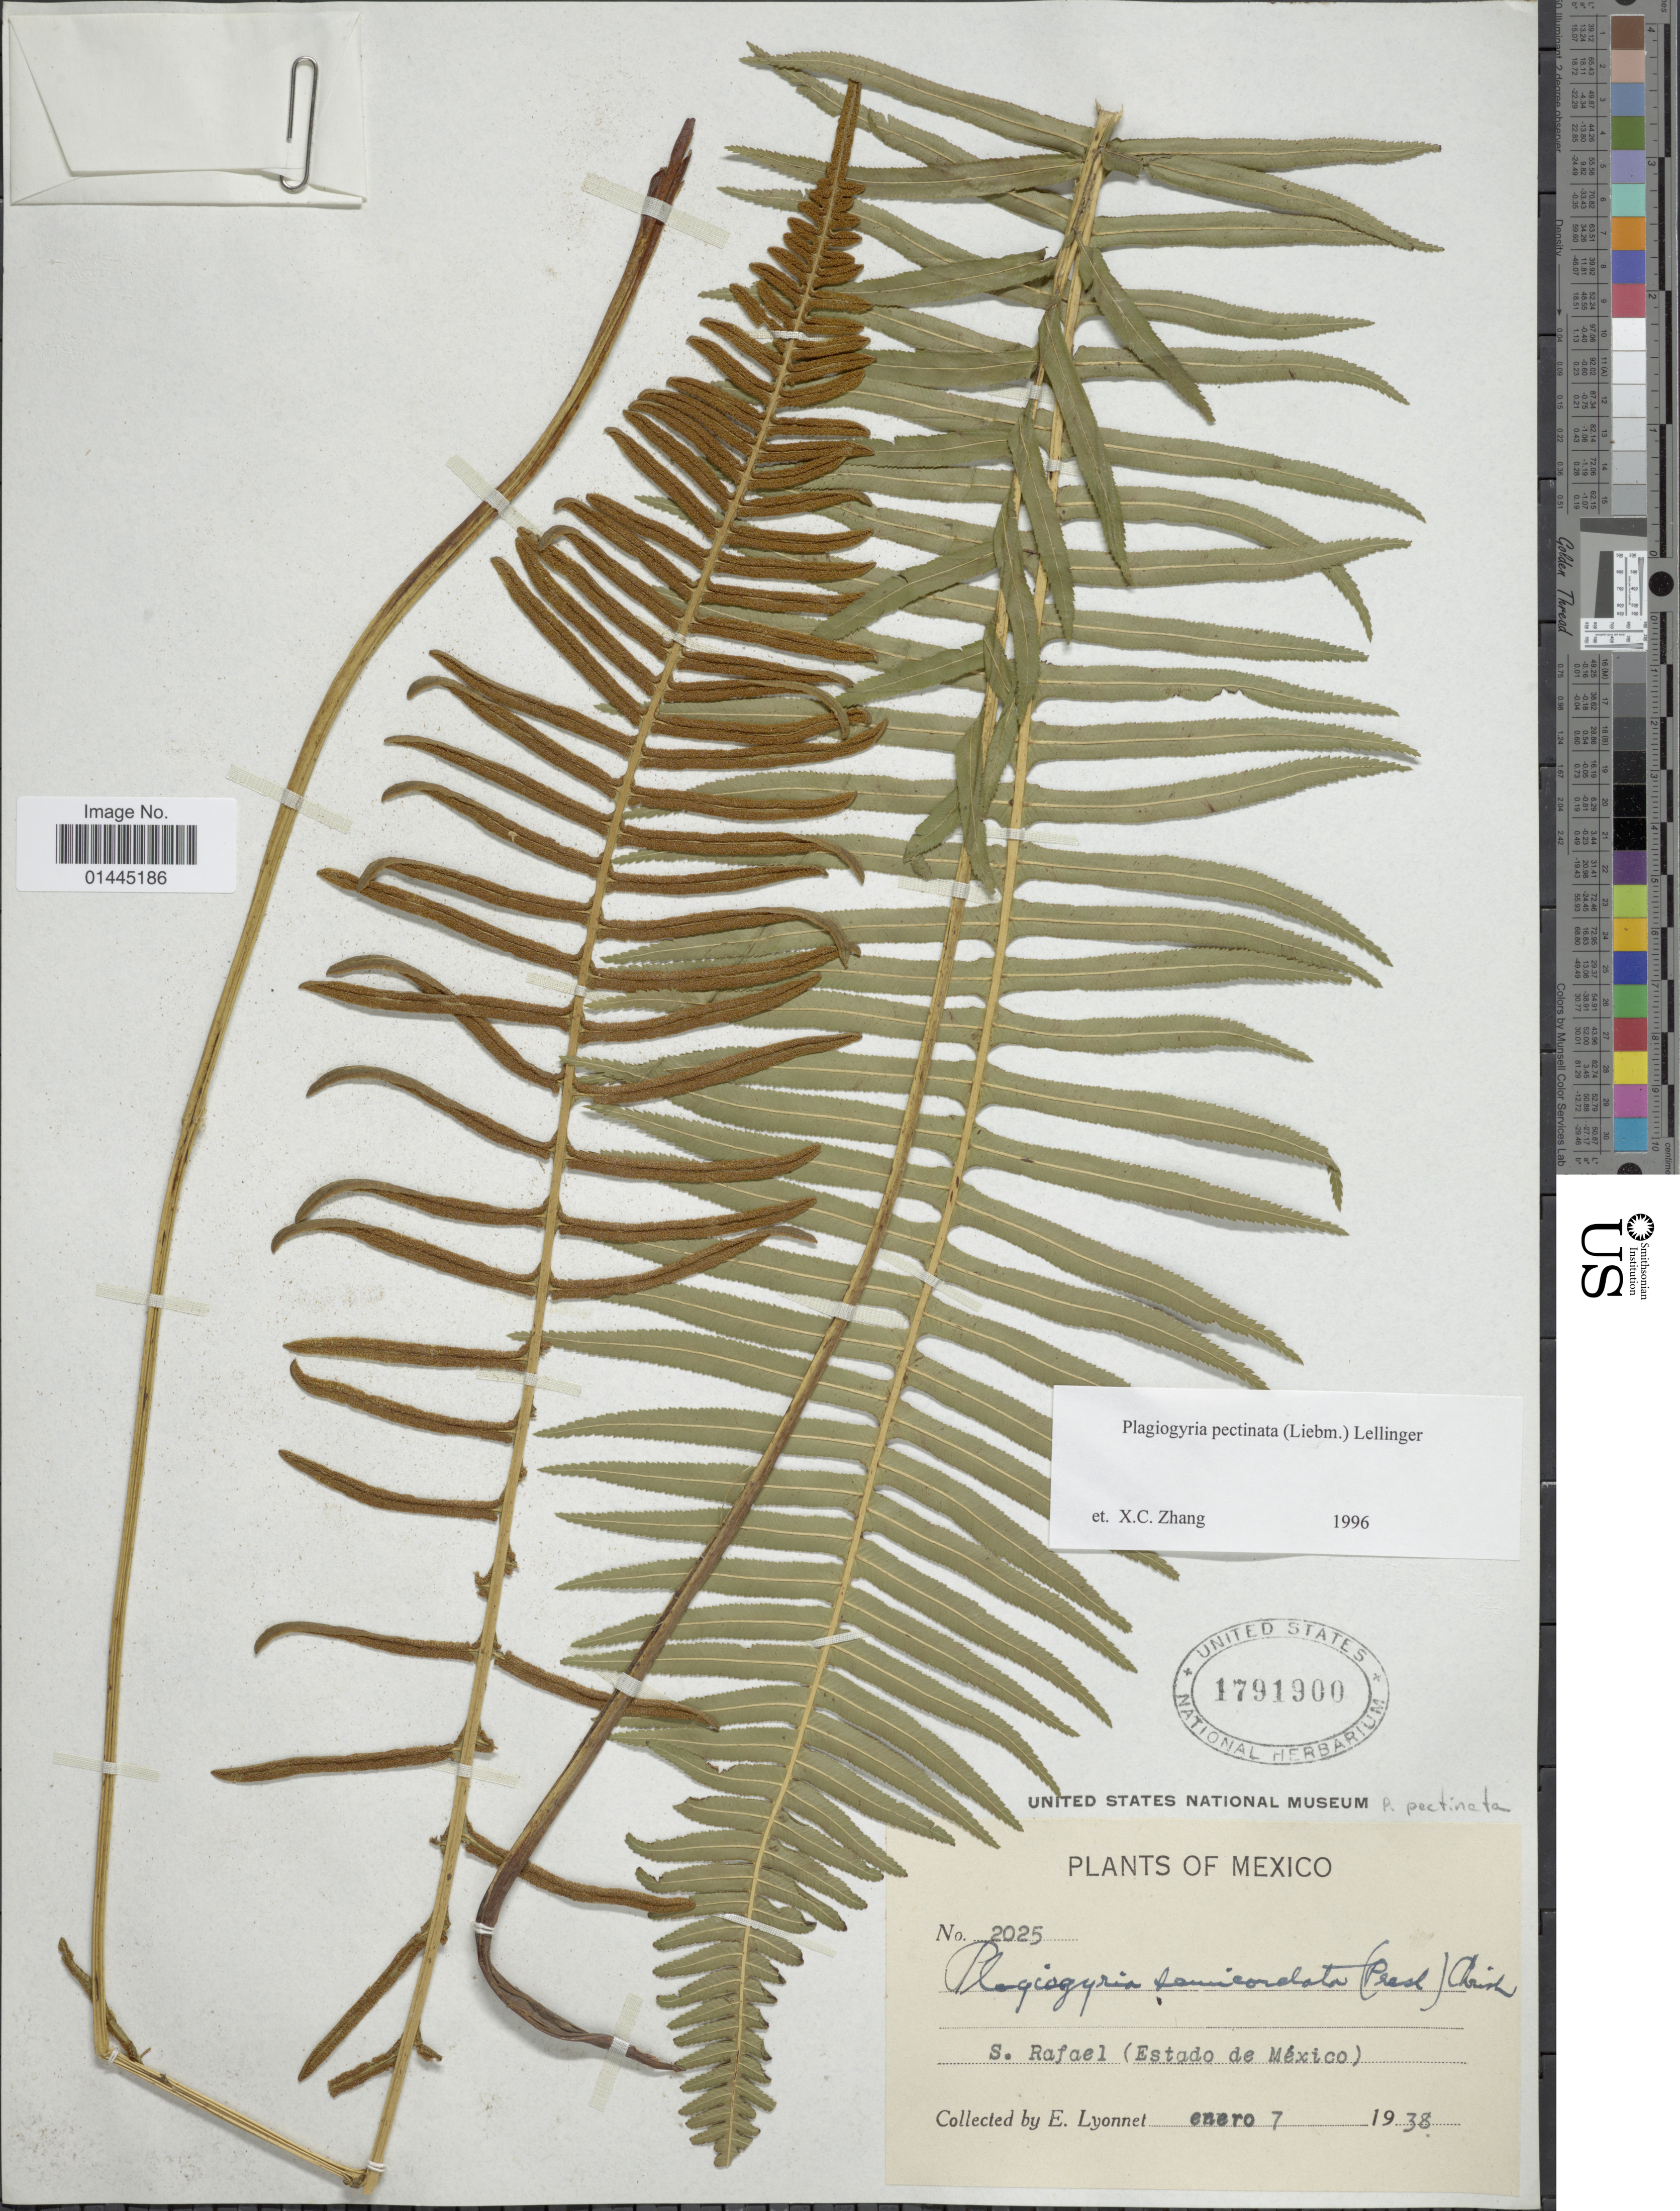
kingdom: Plantae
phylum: Tracheophyta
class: Polypodiopsida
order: Cyatheales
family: Plagiogyriaceae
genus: Plagiogyria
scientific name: Plagiogyria pectinata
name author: (Liebm.) Lellinger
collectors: E. Lyonnet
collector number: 2025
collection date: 1938-01-07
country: Mexico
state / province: México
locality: S. Rafael.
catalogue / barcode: US 1791900